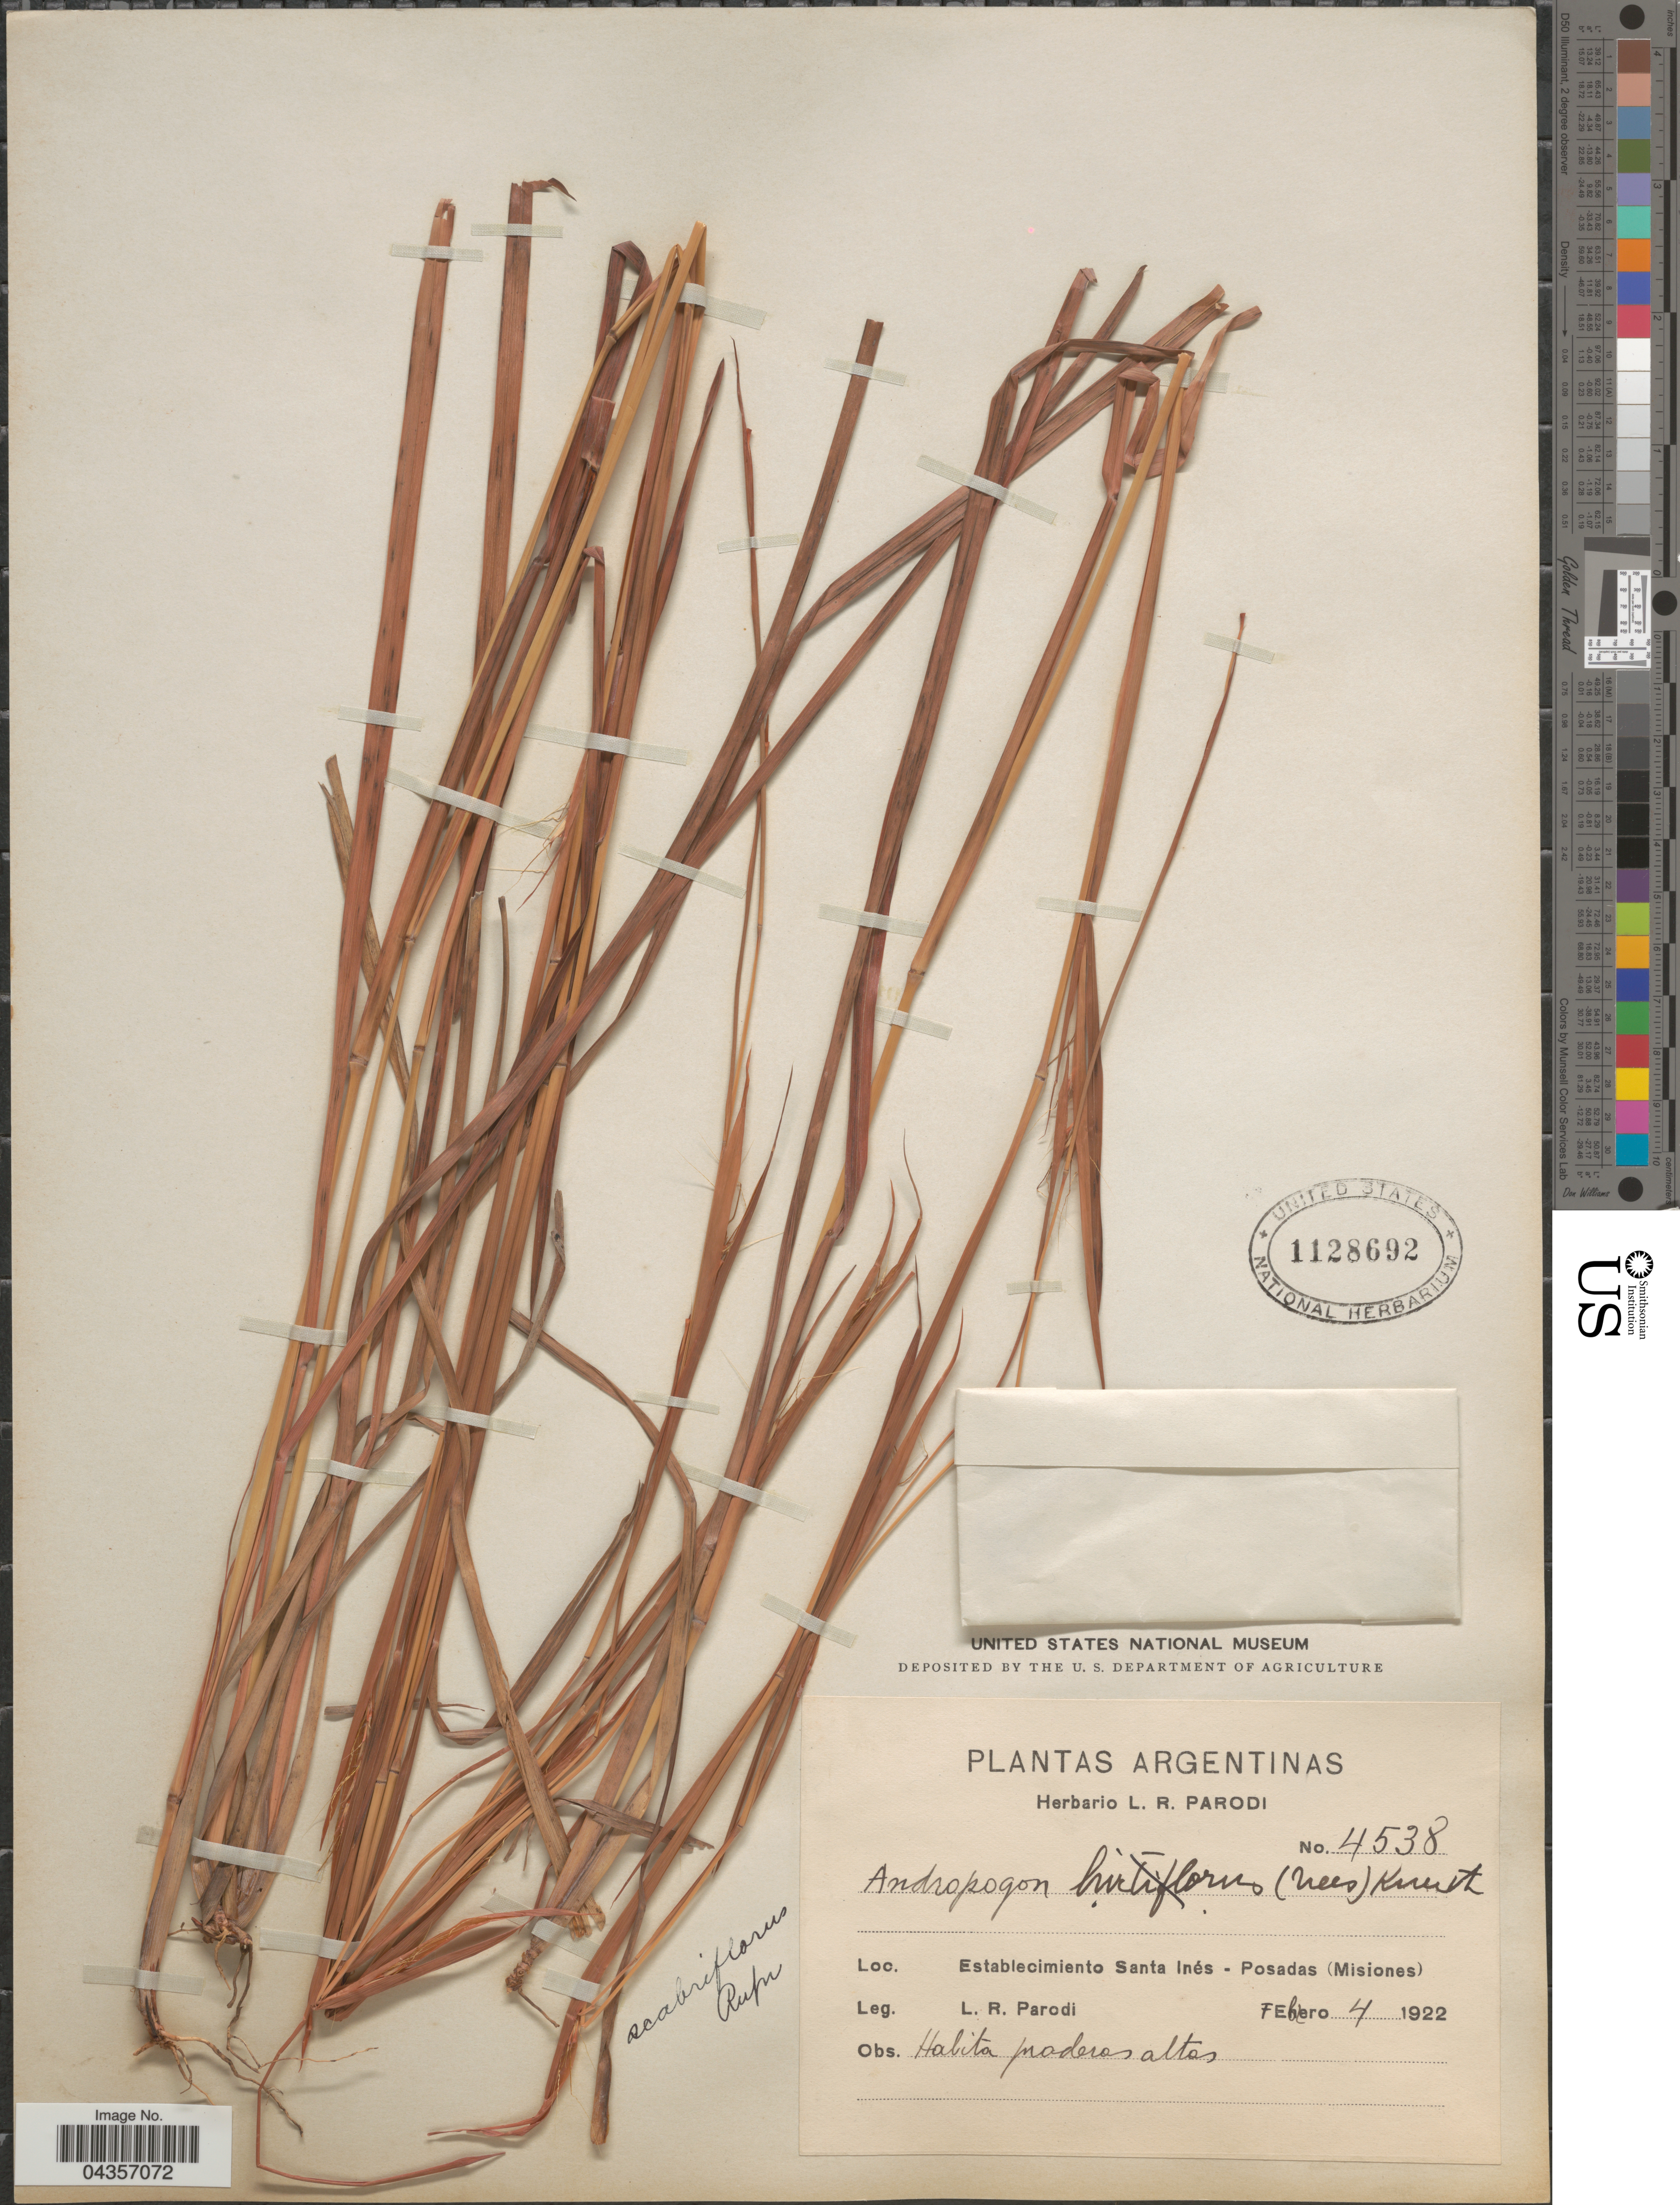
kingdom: Plantae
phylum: Tracheophyta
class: Liliopsida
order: Poales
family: Poaceae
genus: Schizachyrium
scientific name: Schizachyrium scabriflorum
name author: (Rupr. ex Hack.) A. Camus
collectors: L. R. Parodi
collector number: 4538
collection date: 1922-02-04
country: Argentina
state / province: Misiones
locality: Establecimiento Santa Inés - Posadas.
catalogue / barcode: US 1128692